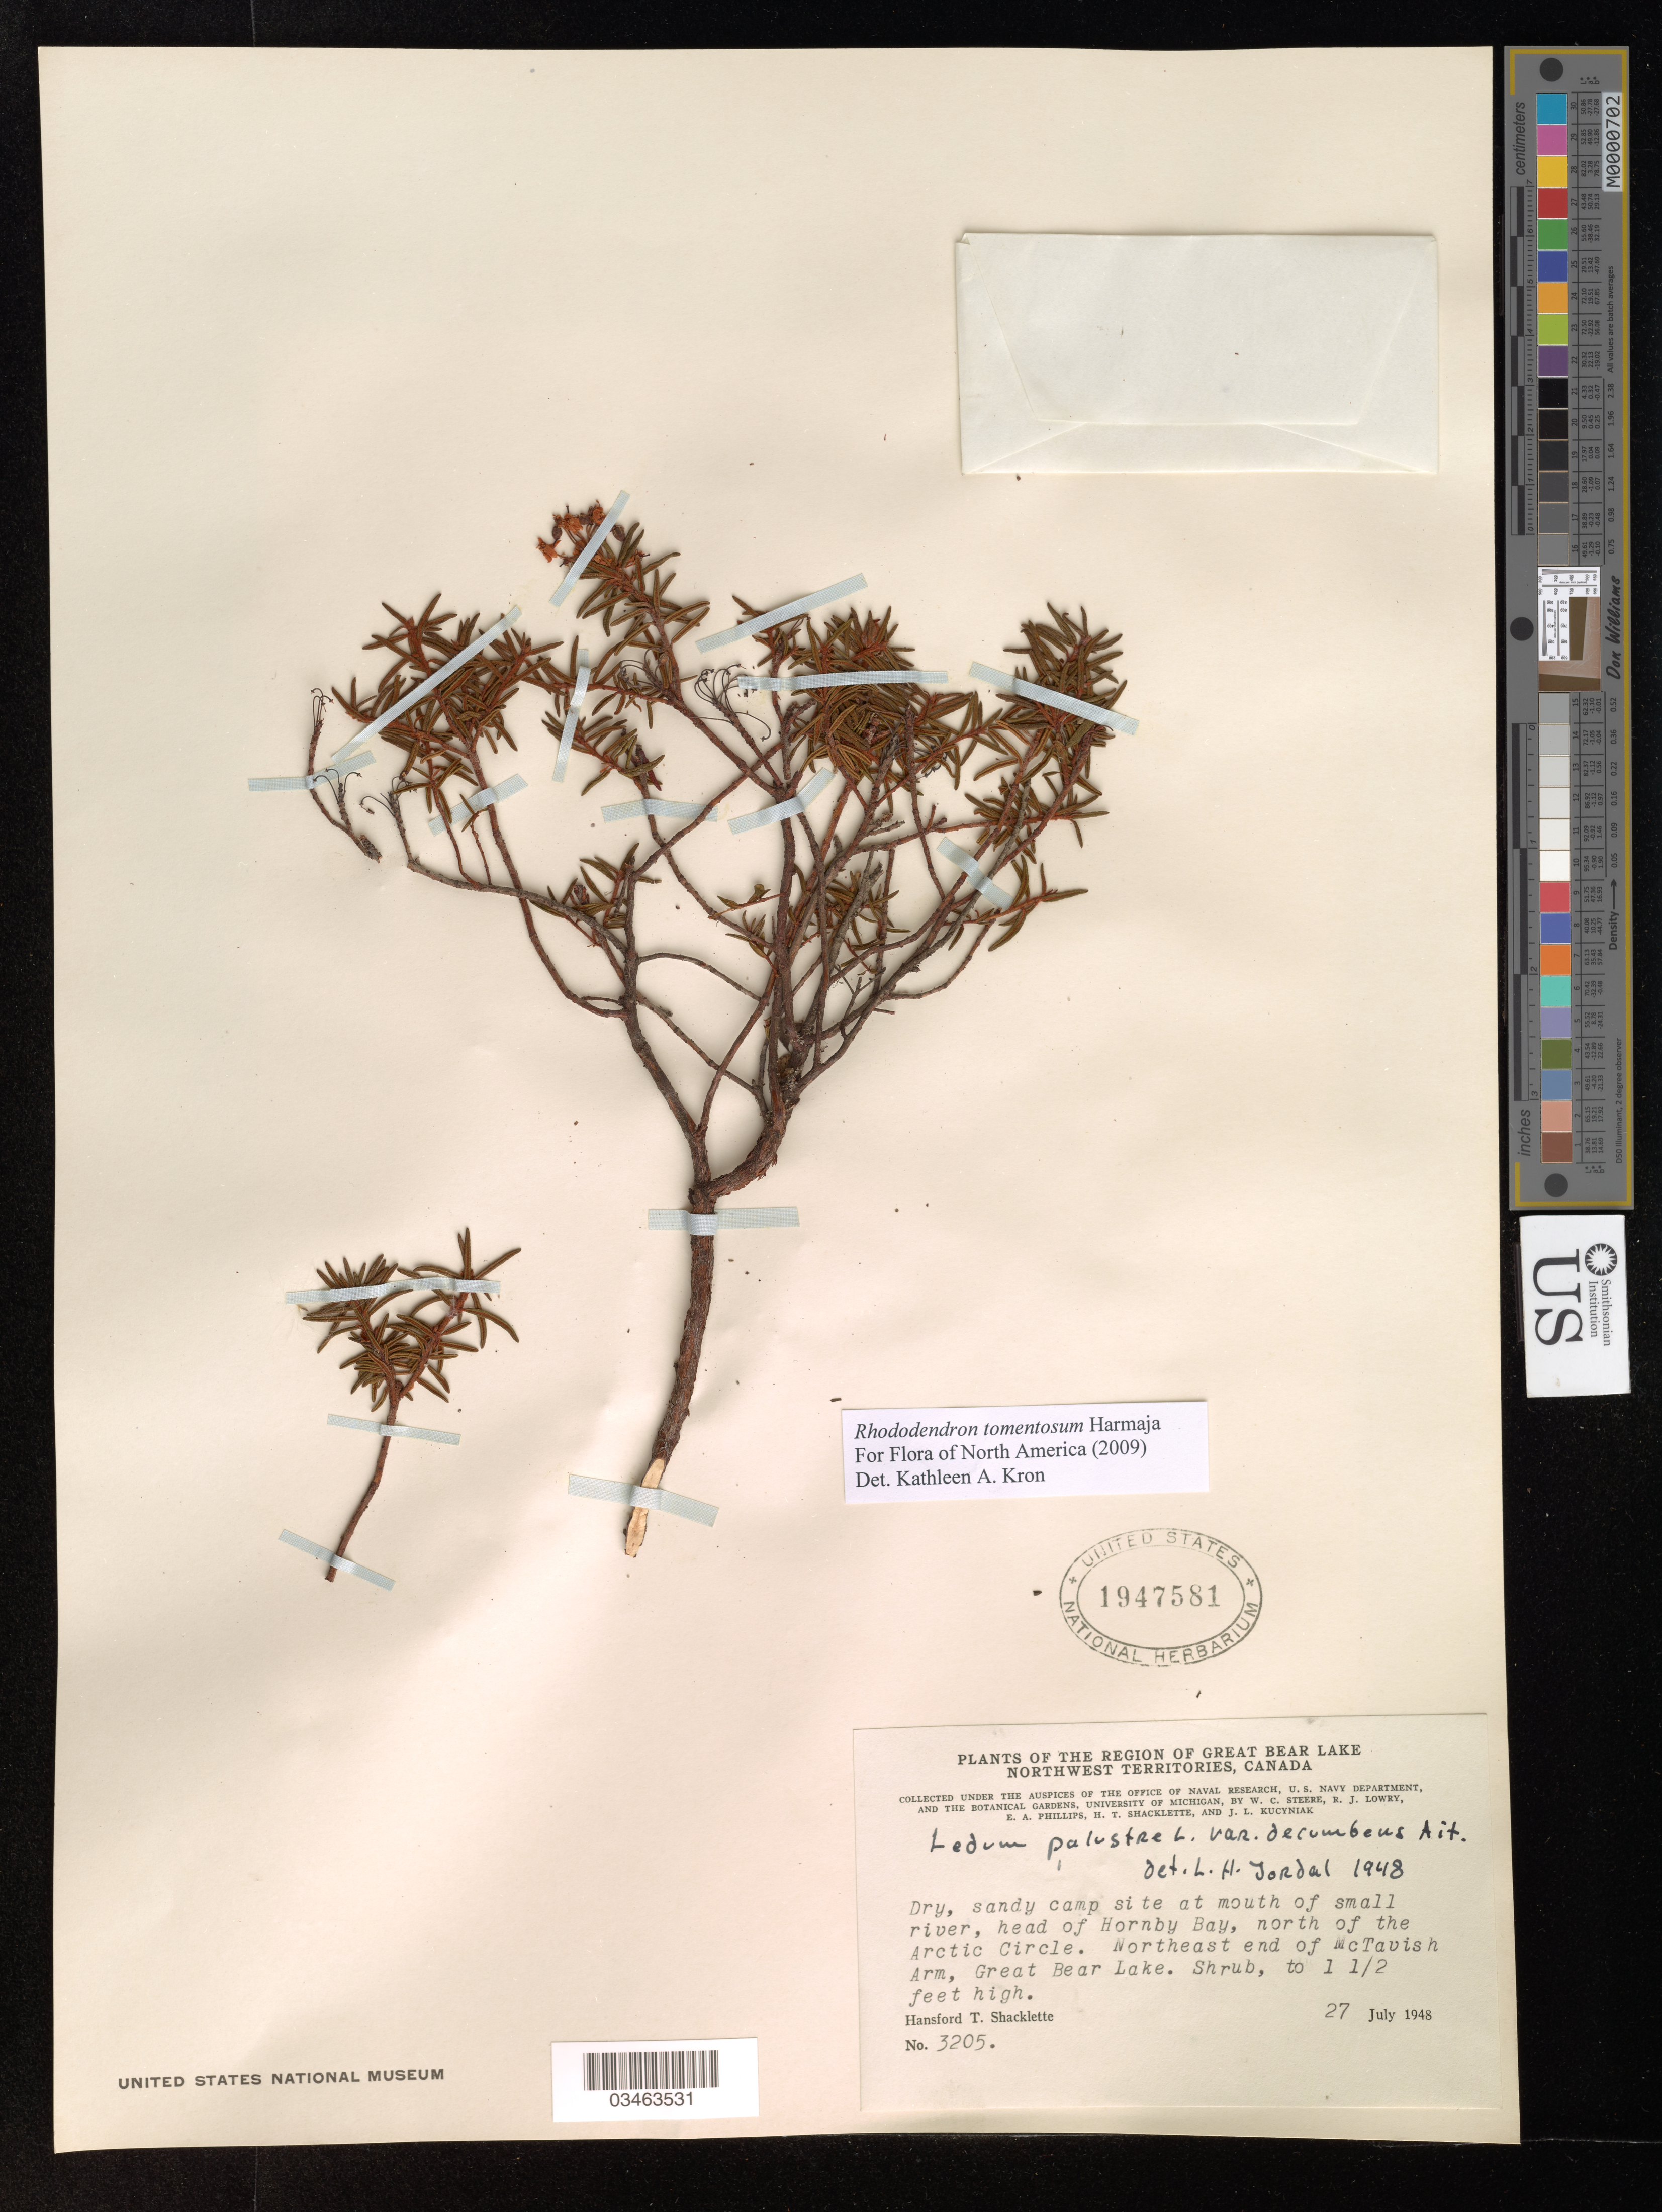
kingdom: Plantae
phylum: Tracheophyta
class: Magnoliopsida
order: Ericales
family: Ericaceae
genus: Rhododendron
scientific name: Rhododendron tomentosum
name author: Harmaja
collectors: W. C. Steere, R. Lowry, E. Phillips, H. Shacklette & J. Kucyniak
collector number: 3205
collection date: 1948-07-27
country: Canada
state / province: Northwest Territories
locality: Region of Great Bear Lake. Dry, sandy camp site at mouth of small river, head of Hornby Bay, north of the Arctic Circle. Northeast end of McTavish Arm.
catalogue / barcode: US 1947581